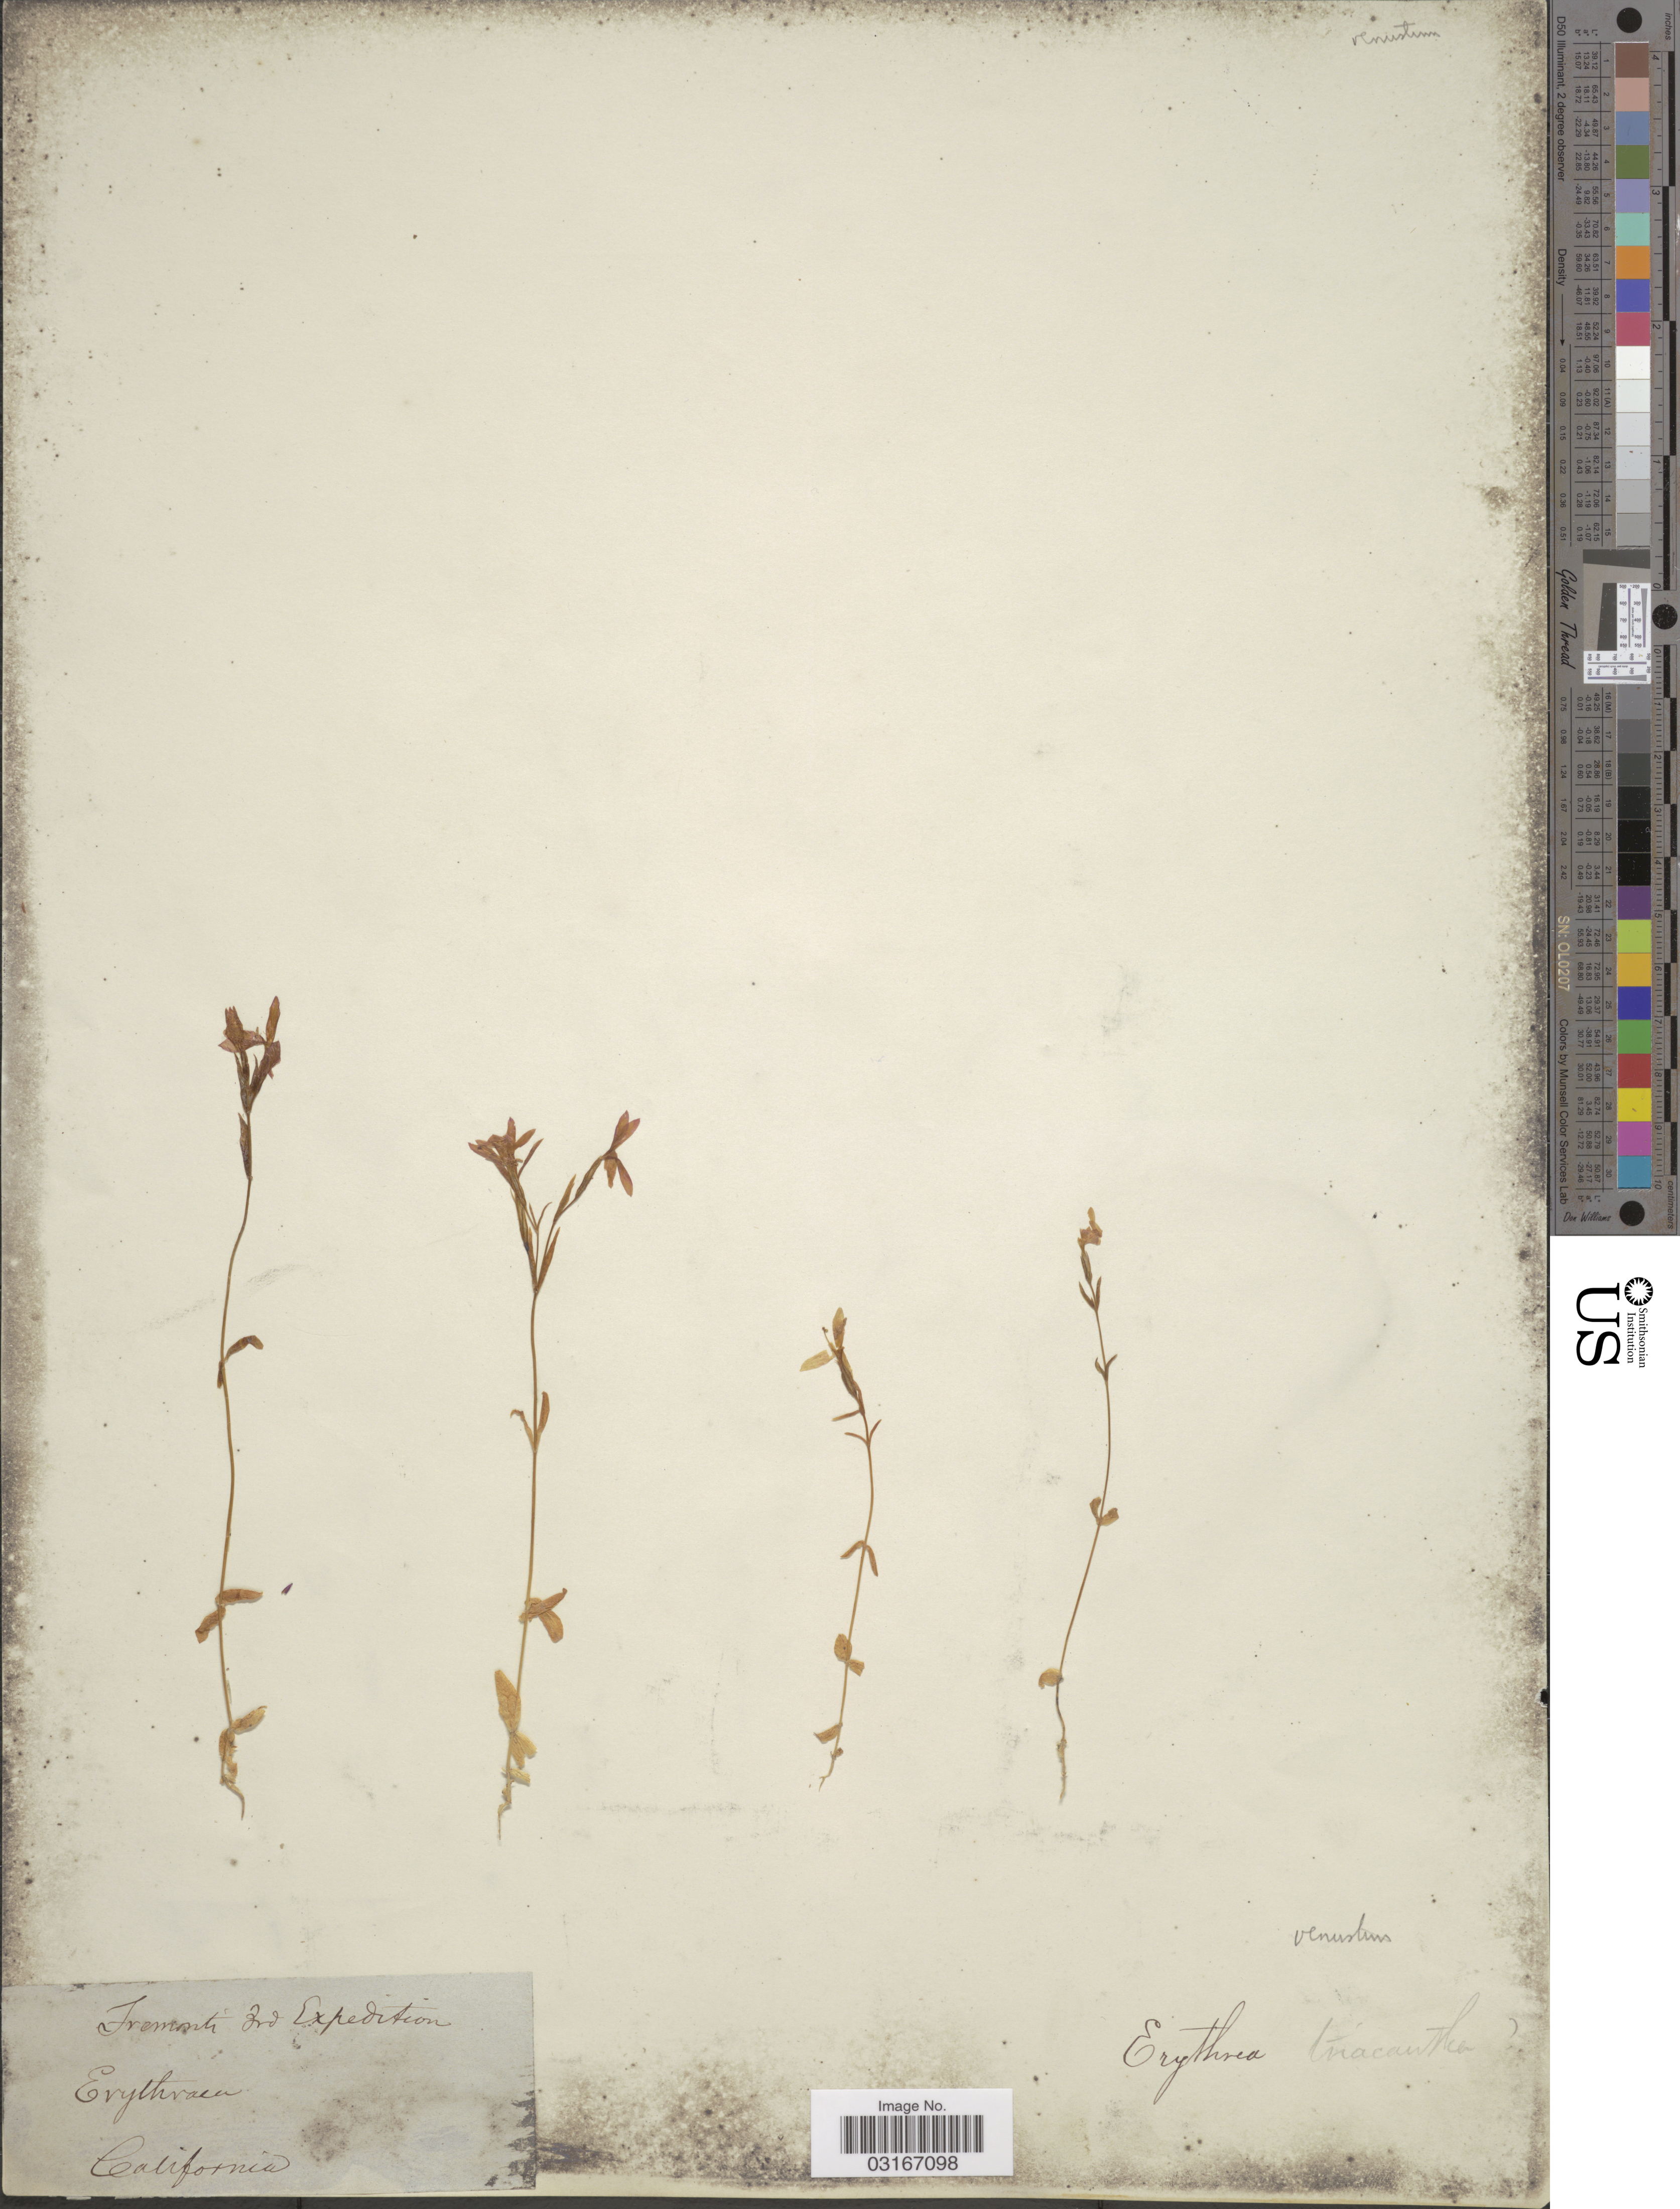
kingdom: Plantae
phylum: Tracheophyta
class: Magnoliopsida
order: Gentianales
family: Gentianaceae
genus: Centaurium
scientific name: Centaurium venustum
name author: (A. Gray) B.L. Rob.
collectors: Fremont Exped.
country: United States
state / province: California